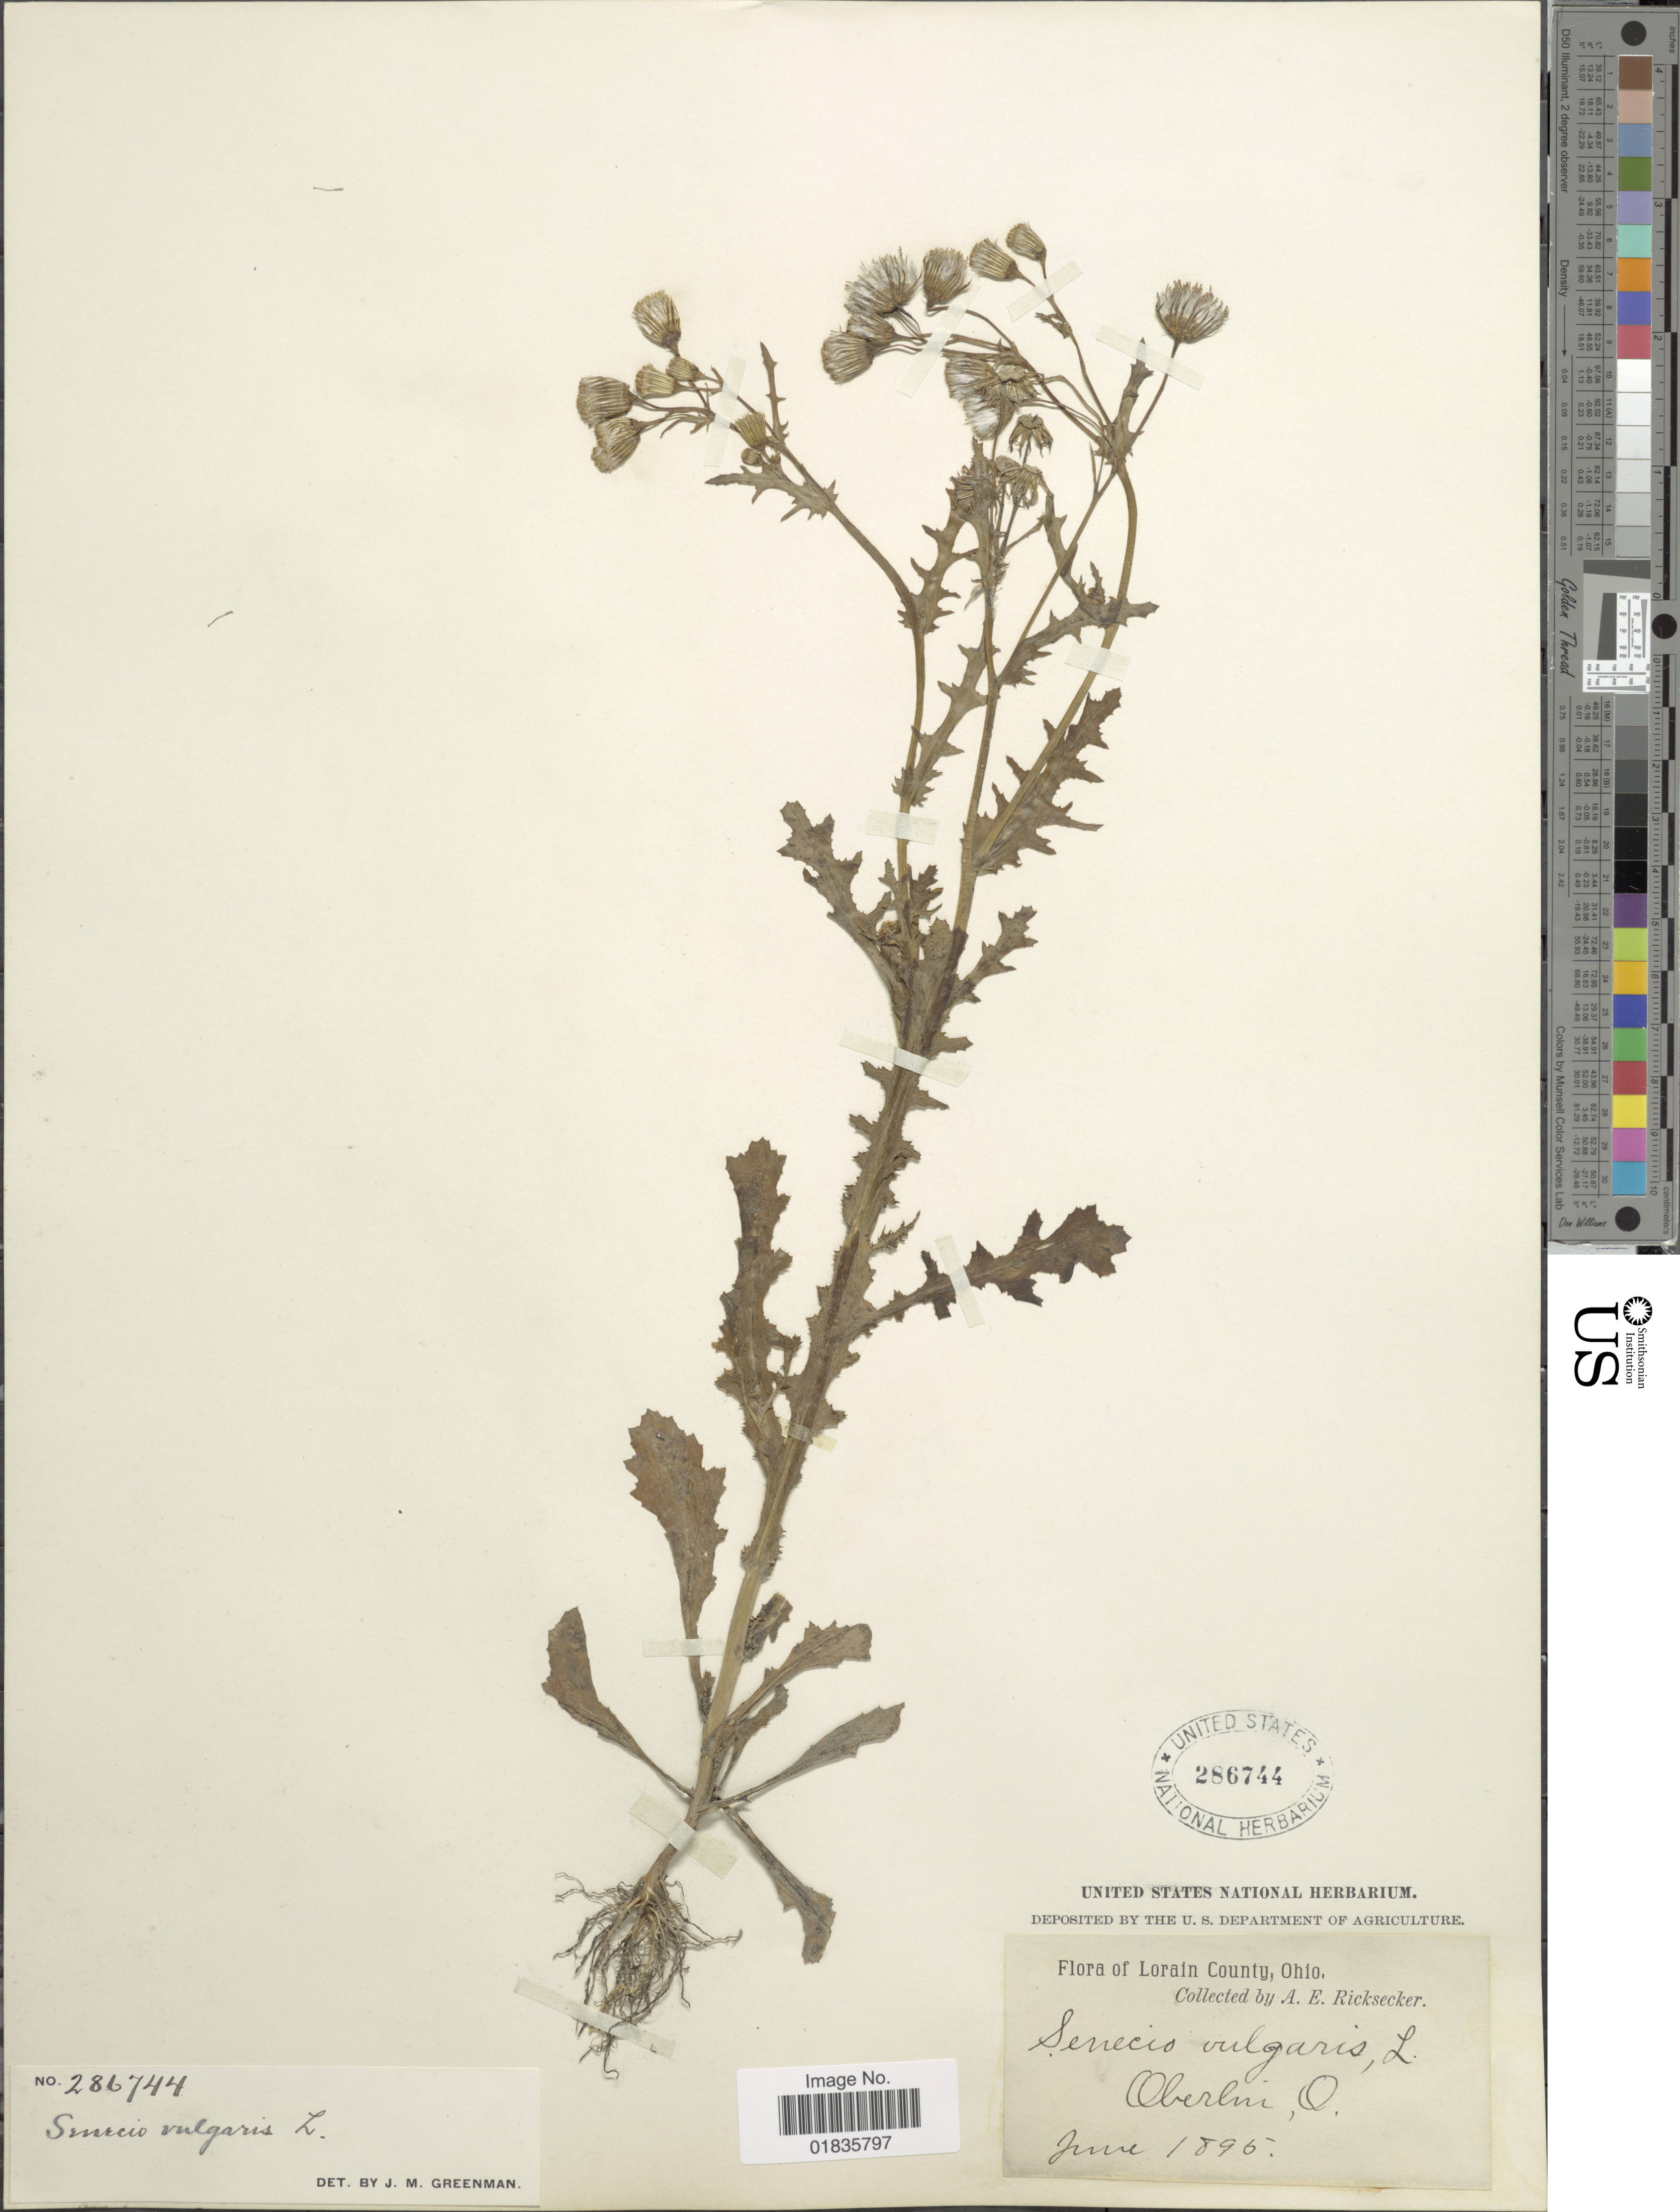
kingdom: Plantae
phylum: Tracheophyta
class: Magnoliopsida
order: Asterales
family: Asteraceae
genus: Senecio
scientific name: Senecio vulgaris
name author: L.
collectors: A. E. Ricksecker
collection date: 1895-06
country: United States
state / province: Ohio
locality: Lorain County, Oberlin.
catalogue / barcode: US 286744